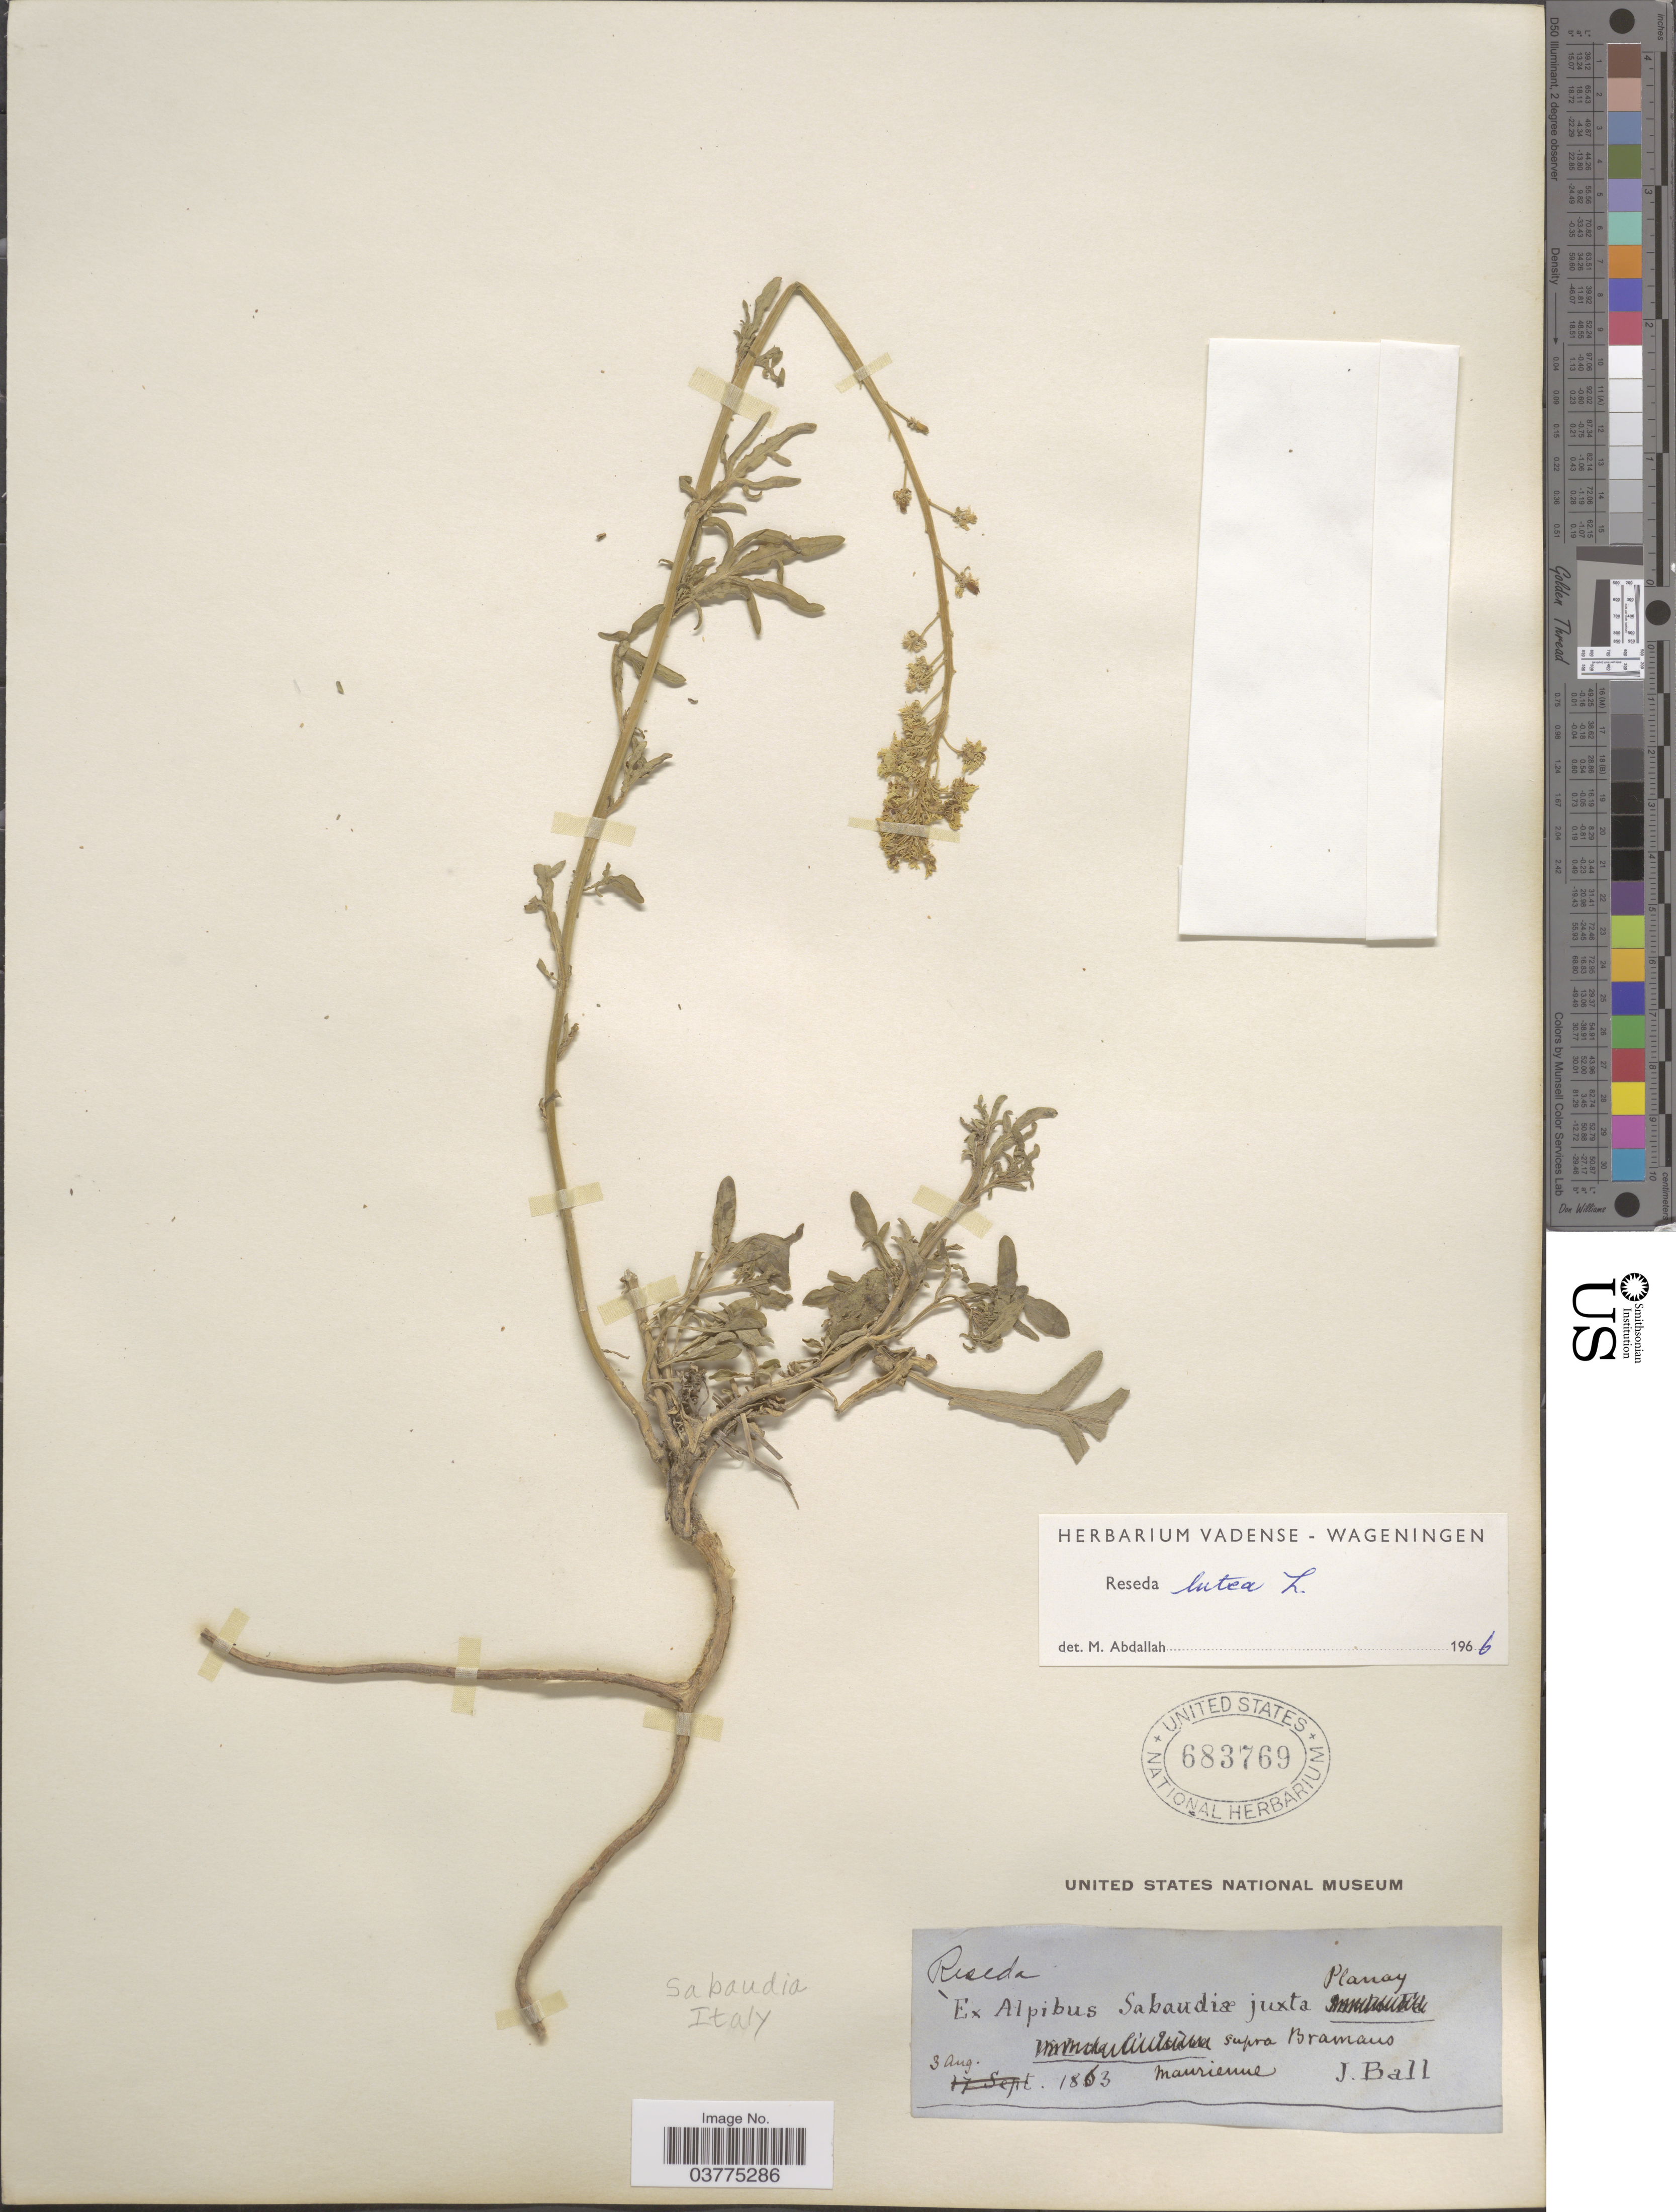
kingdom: Plantae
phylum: Tracheophyta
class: Magnoliopsida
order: Brassicales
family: Resedaceae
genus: Reseda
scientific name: Reseda lutea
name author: L.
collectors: J. Ball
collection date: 1863-08-03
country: Italy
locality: Sabaudia. Ex Alpibus Sabaudiæ juxta Planay supra Bramaus.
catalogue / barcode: US 683769